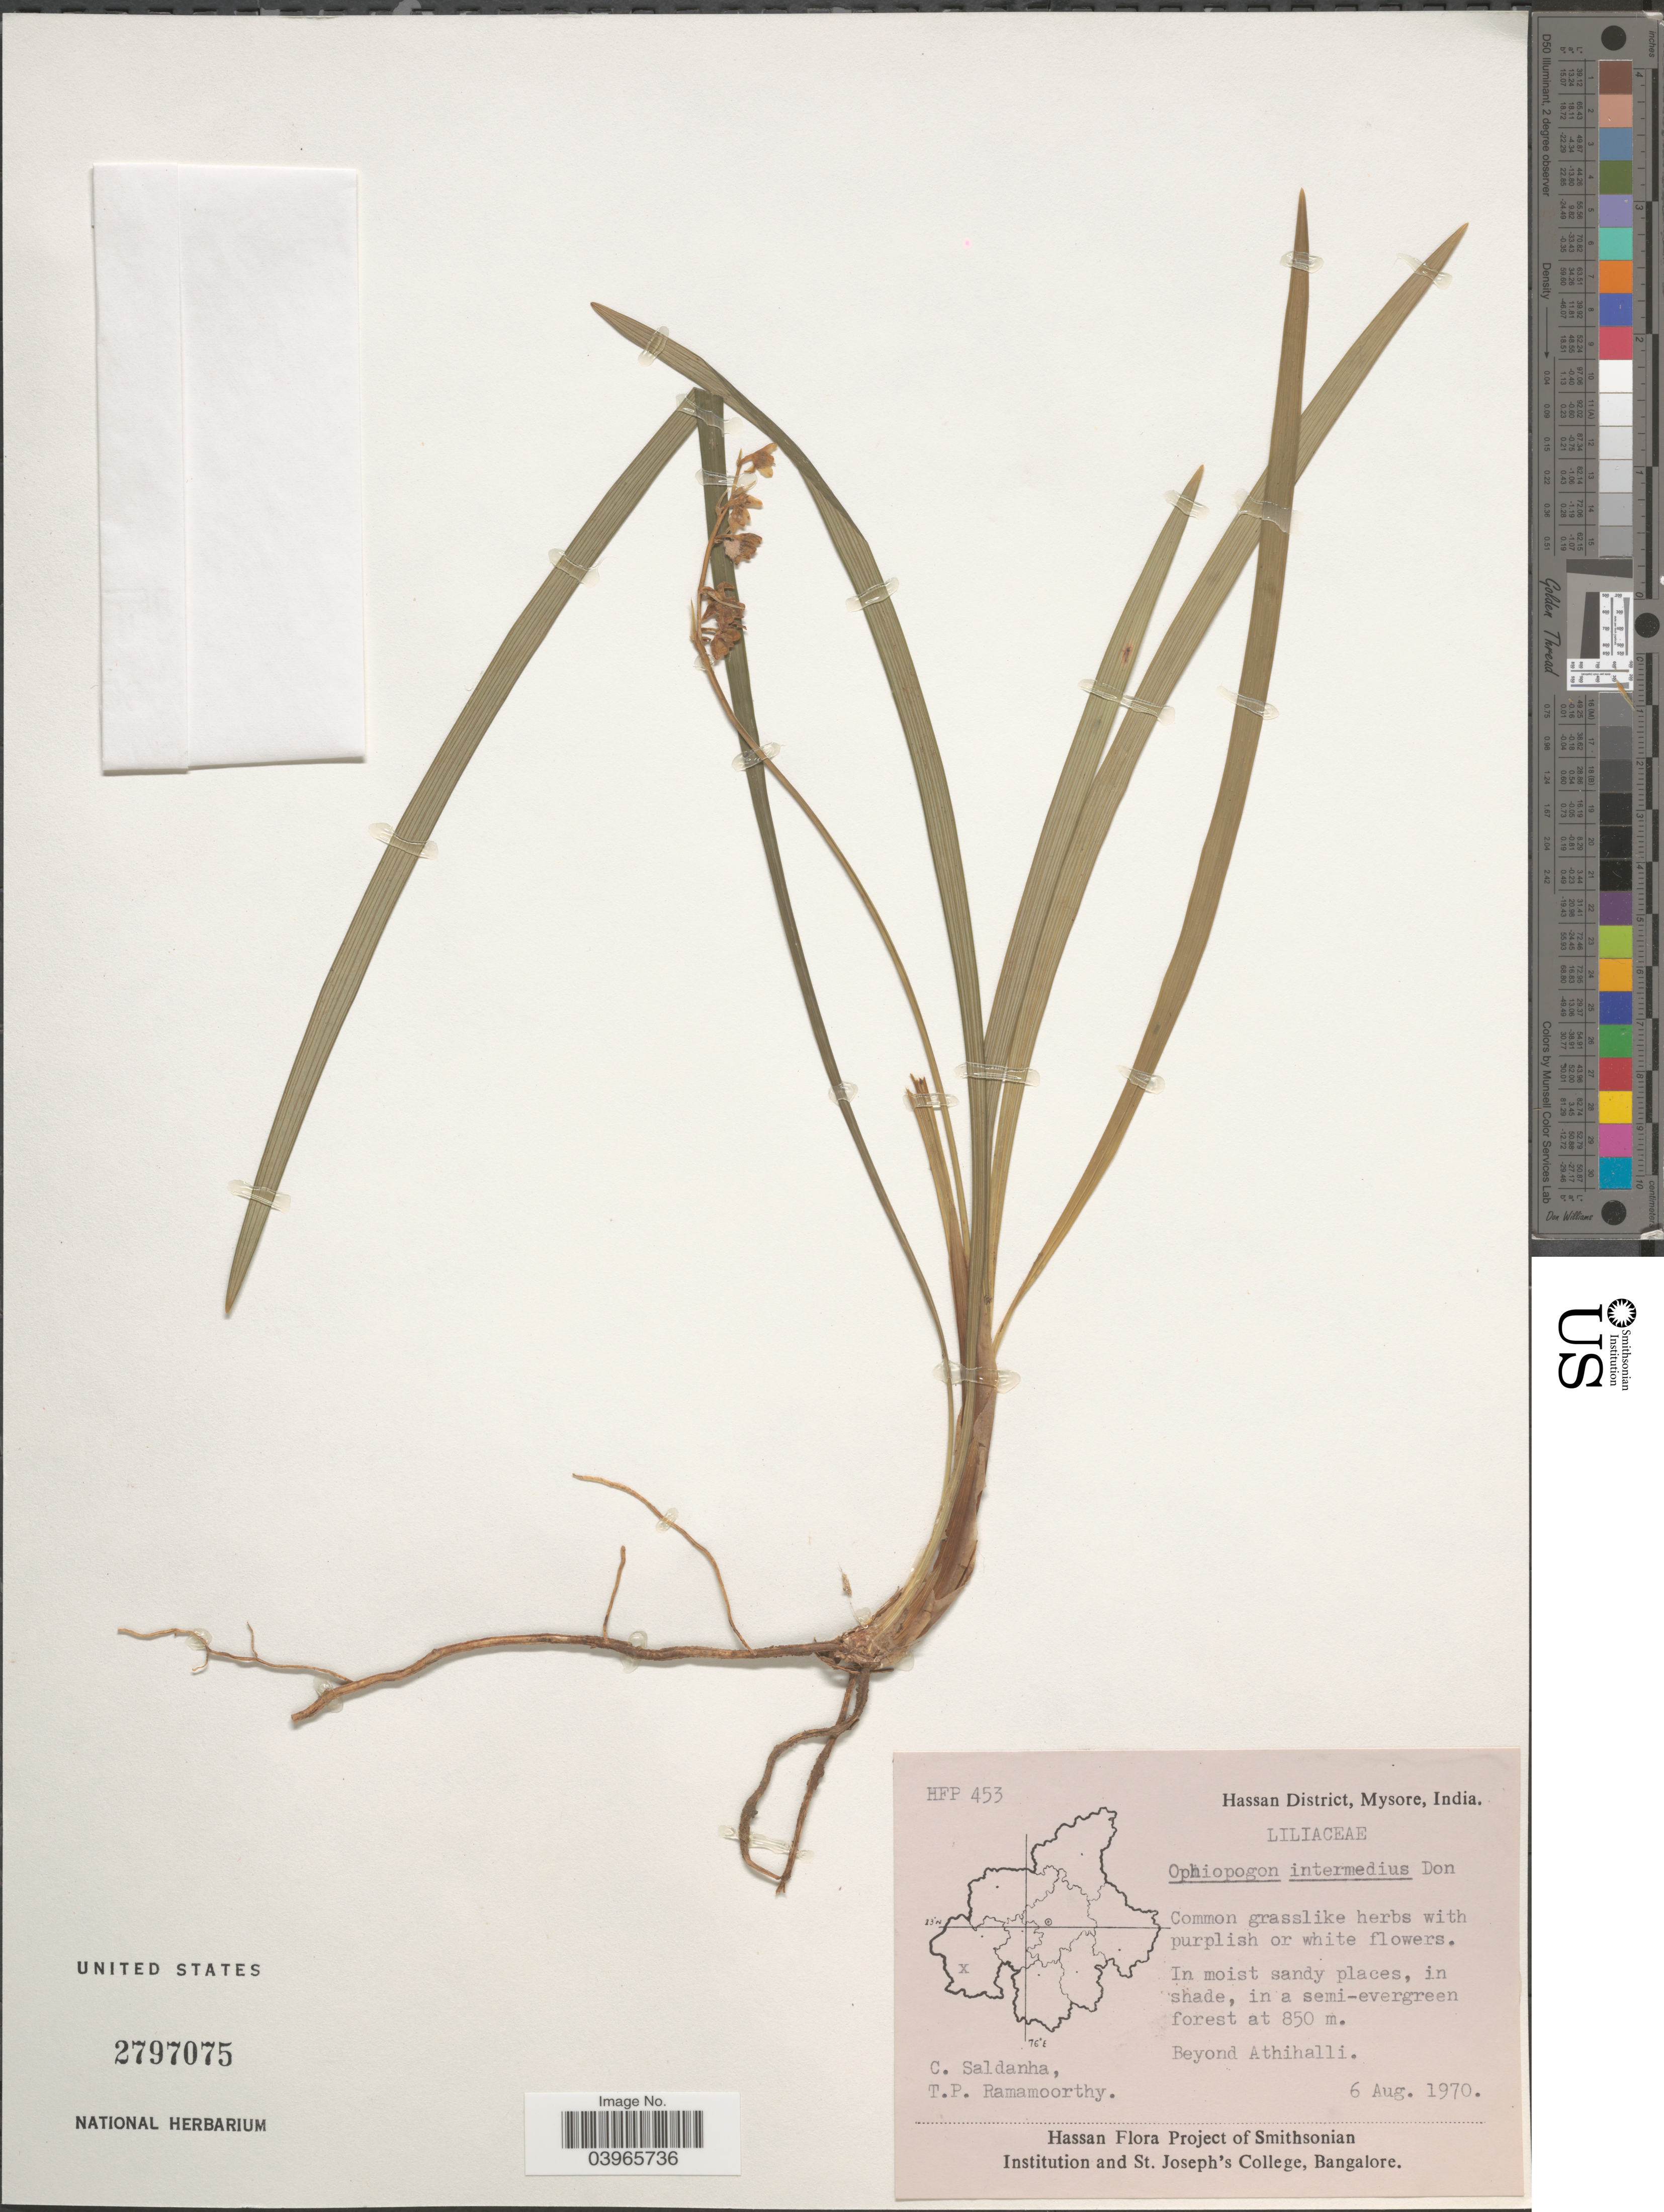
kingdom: Plantae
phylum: Tracheophyta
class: Liliopsida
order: Asparagales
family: Asparagaceae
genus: Ophiopogon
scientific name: Ophiopogon intermedius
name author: D. Don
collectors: C. Saldanha & T. P. Ramamoorthy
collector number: HFP453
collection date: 1970-08-06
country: India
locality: Hassan District, Mysore. Beyond Athihalli.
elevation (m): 850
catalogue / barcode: US 2797075